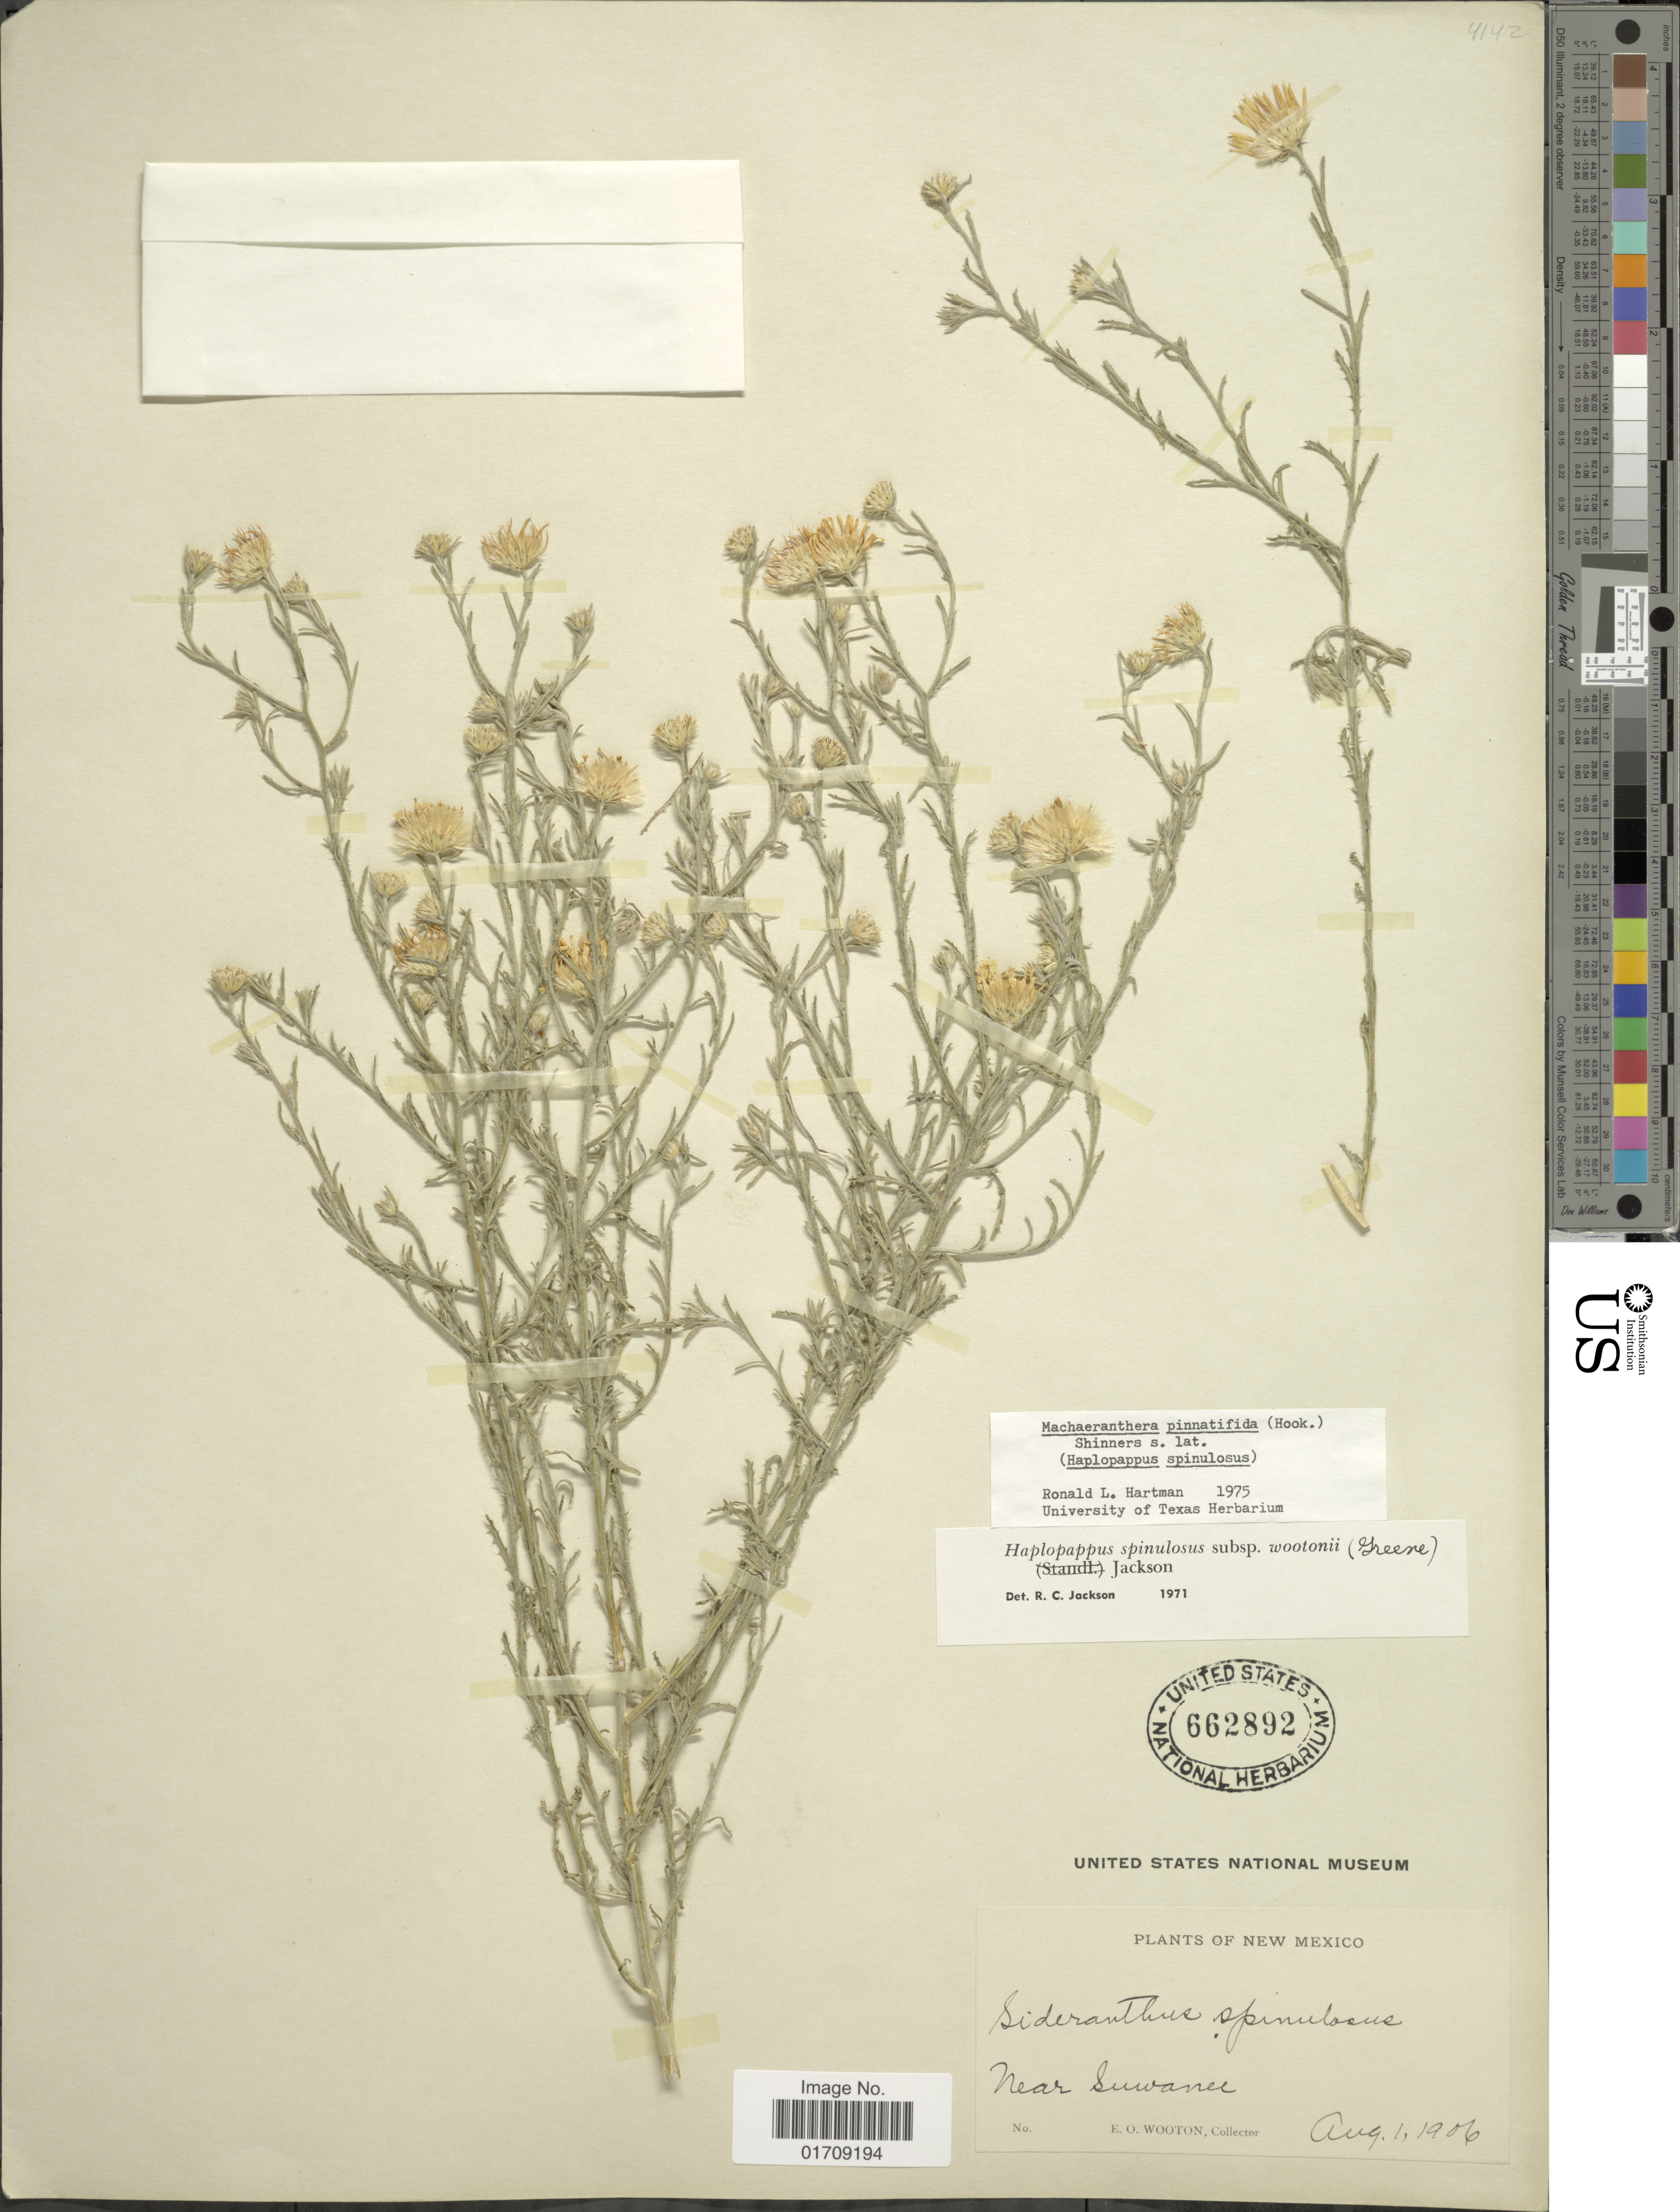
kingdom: Plantae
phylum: Tracheophyta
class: Magnoliopsida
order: Asterales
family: Asteraceae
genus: Machaeranthera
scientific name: Machaeranthera pinnatifida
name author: (Hook.) Shinners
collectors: E. O. Wooton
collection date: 1906-08-01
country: United States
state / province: New Mexico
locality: Near Suwanee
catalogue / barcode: US 662892